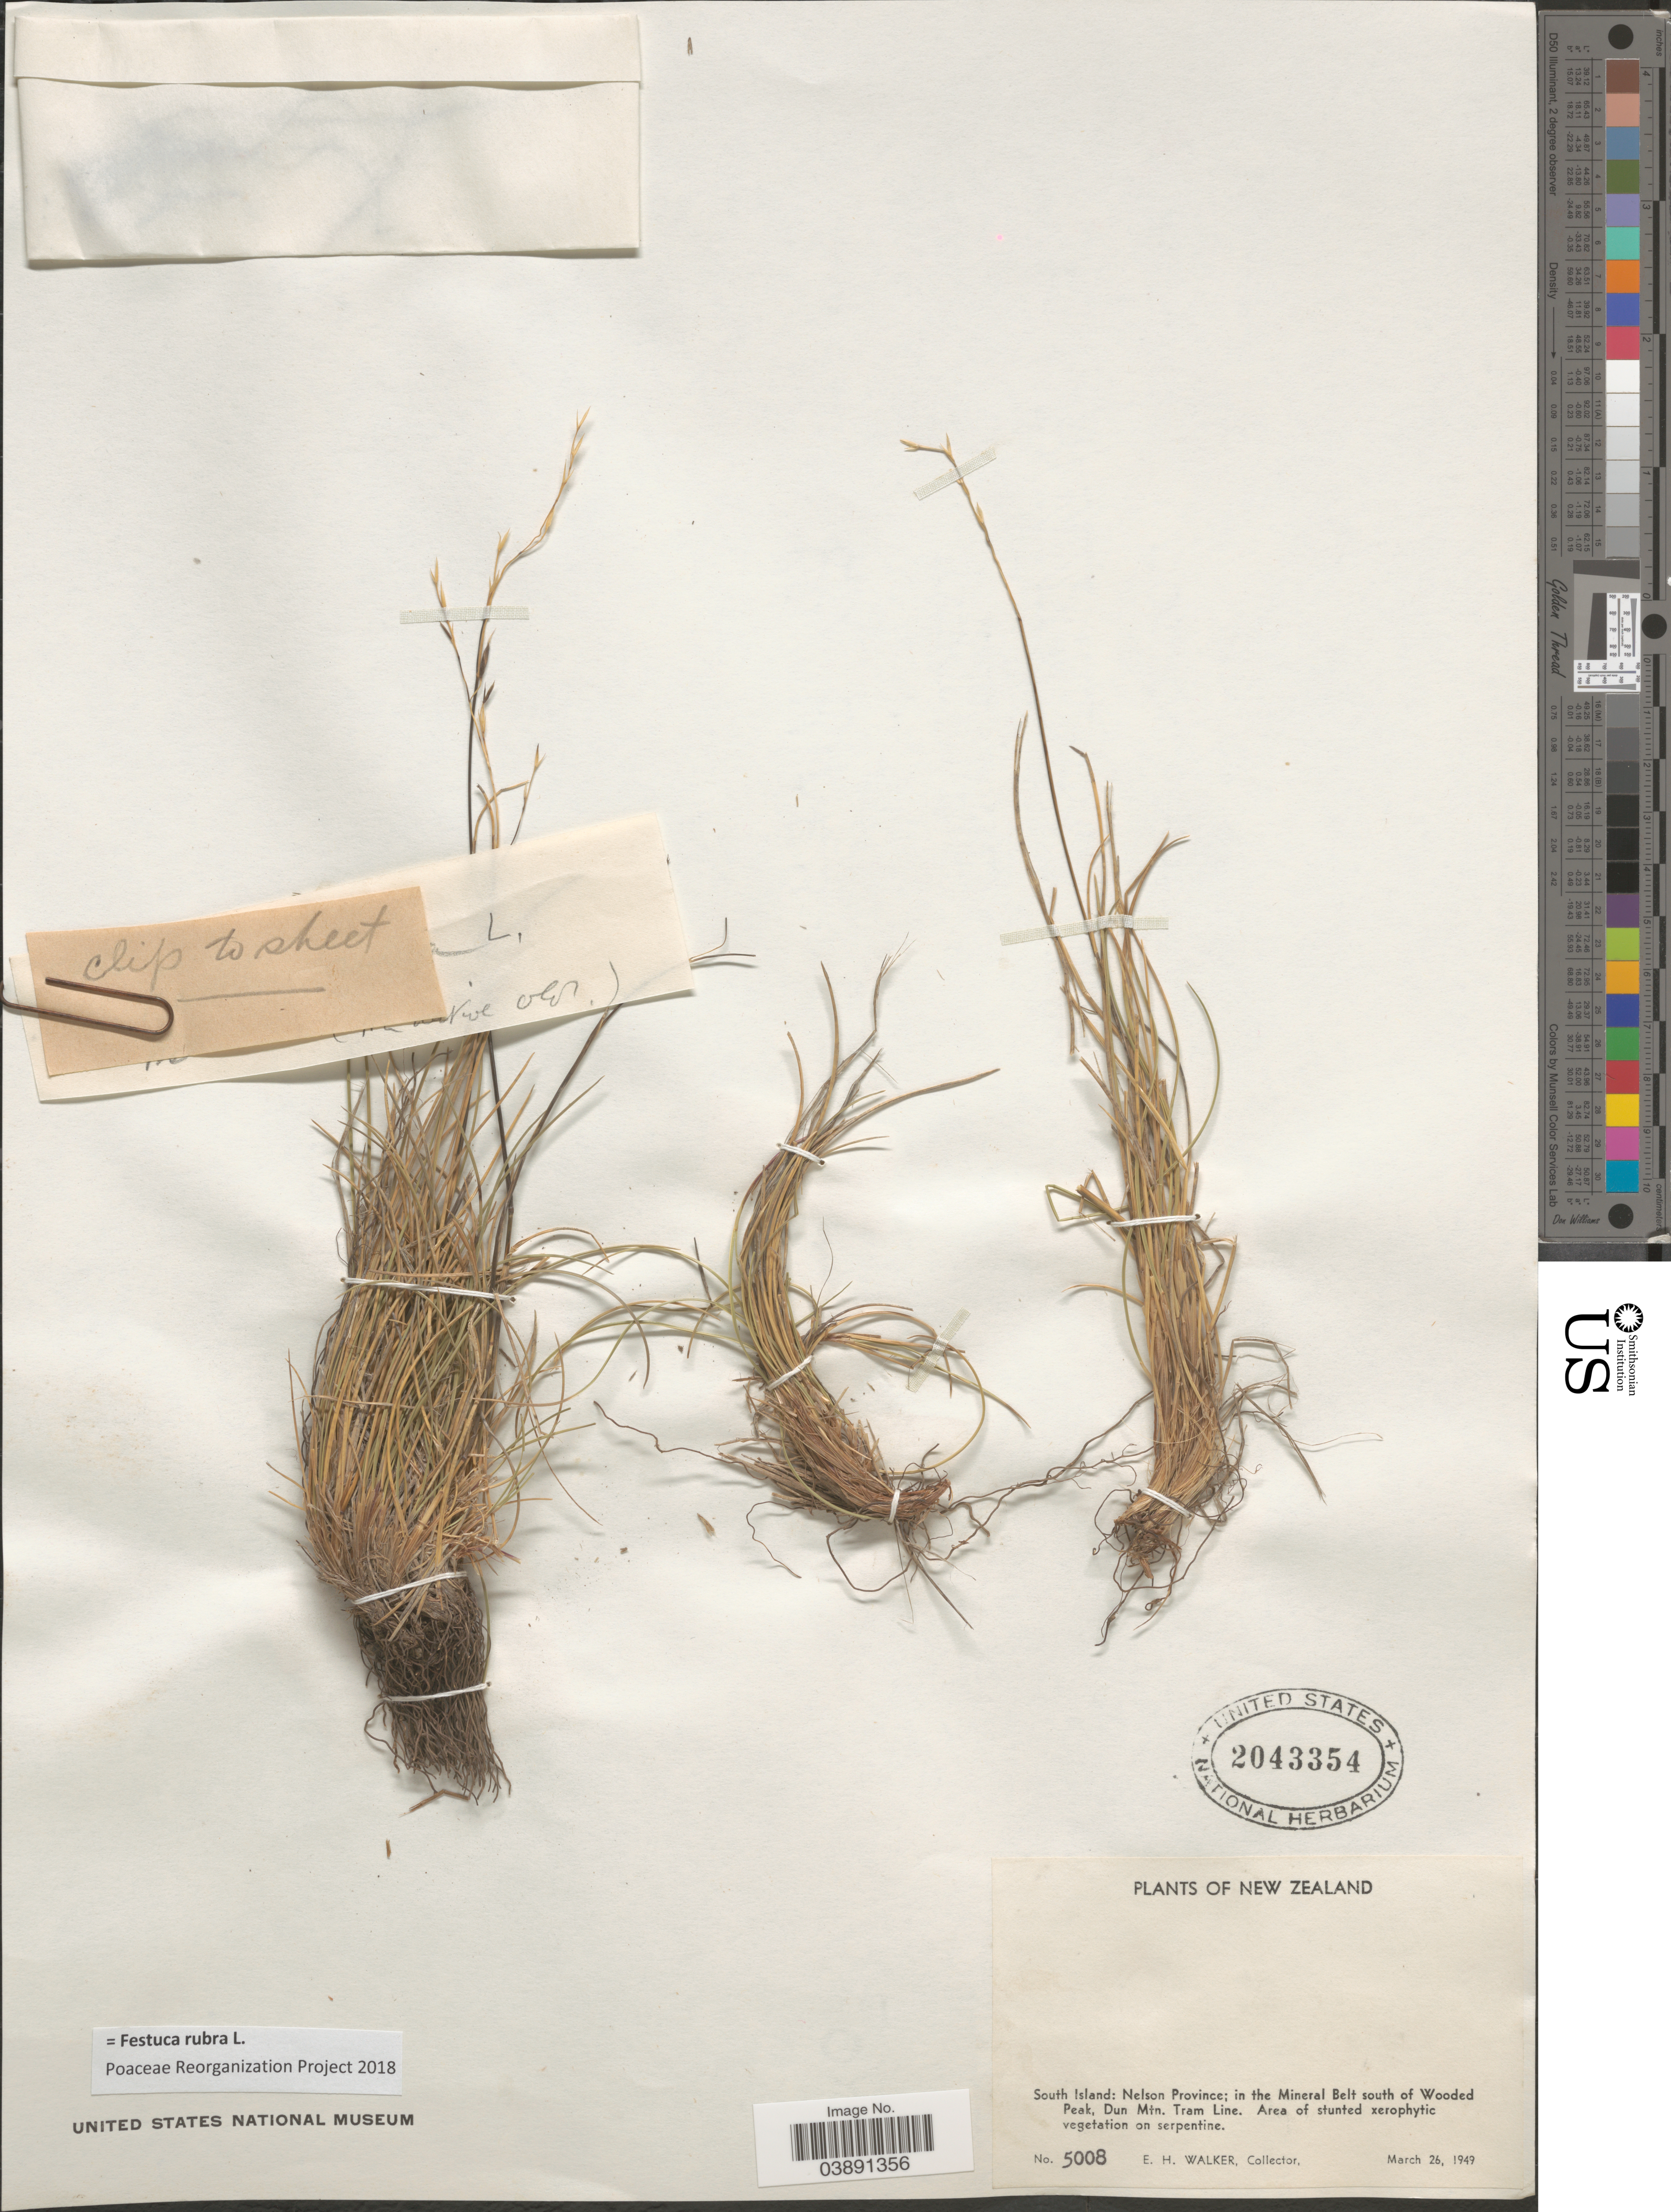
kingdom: Plantae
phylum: Tracheophyta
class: Liliopsida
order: Poales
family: Poaceae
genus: Festuca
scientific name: Festuca rubra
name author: L.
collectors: E. H. Walker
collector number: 5008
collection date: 1949-03-26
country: New Zealand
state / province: Nelson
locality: South Island: in the Mineral Belt south of Wooded Peak, Dun Mtn. Tram Line.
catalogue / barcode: US 2043354